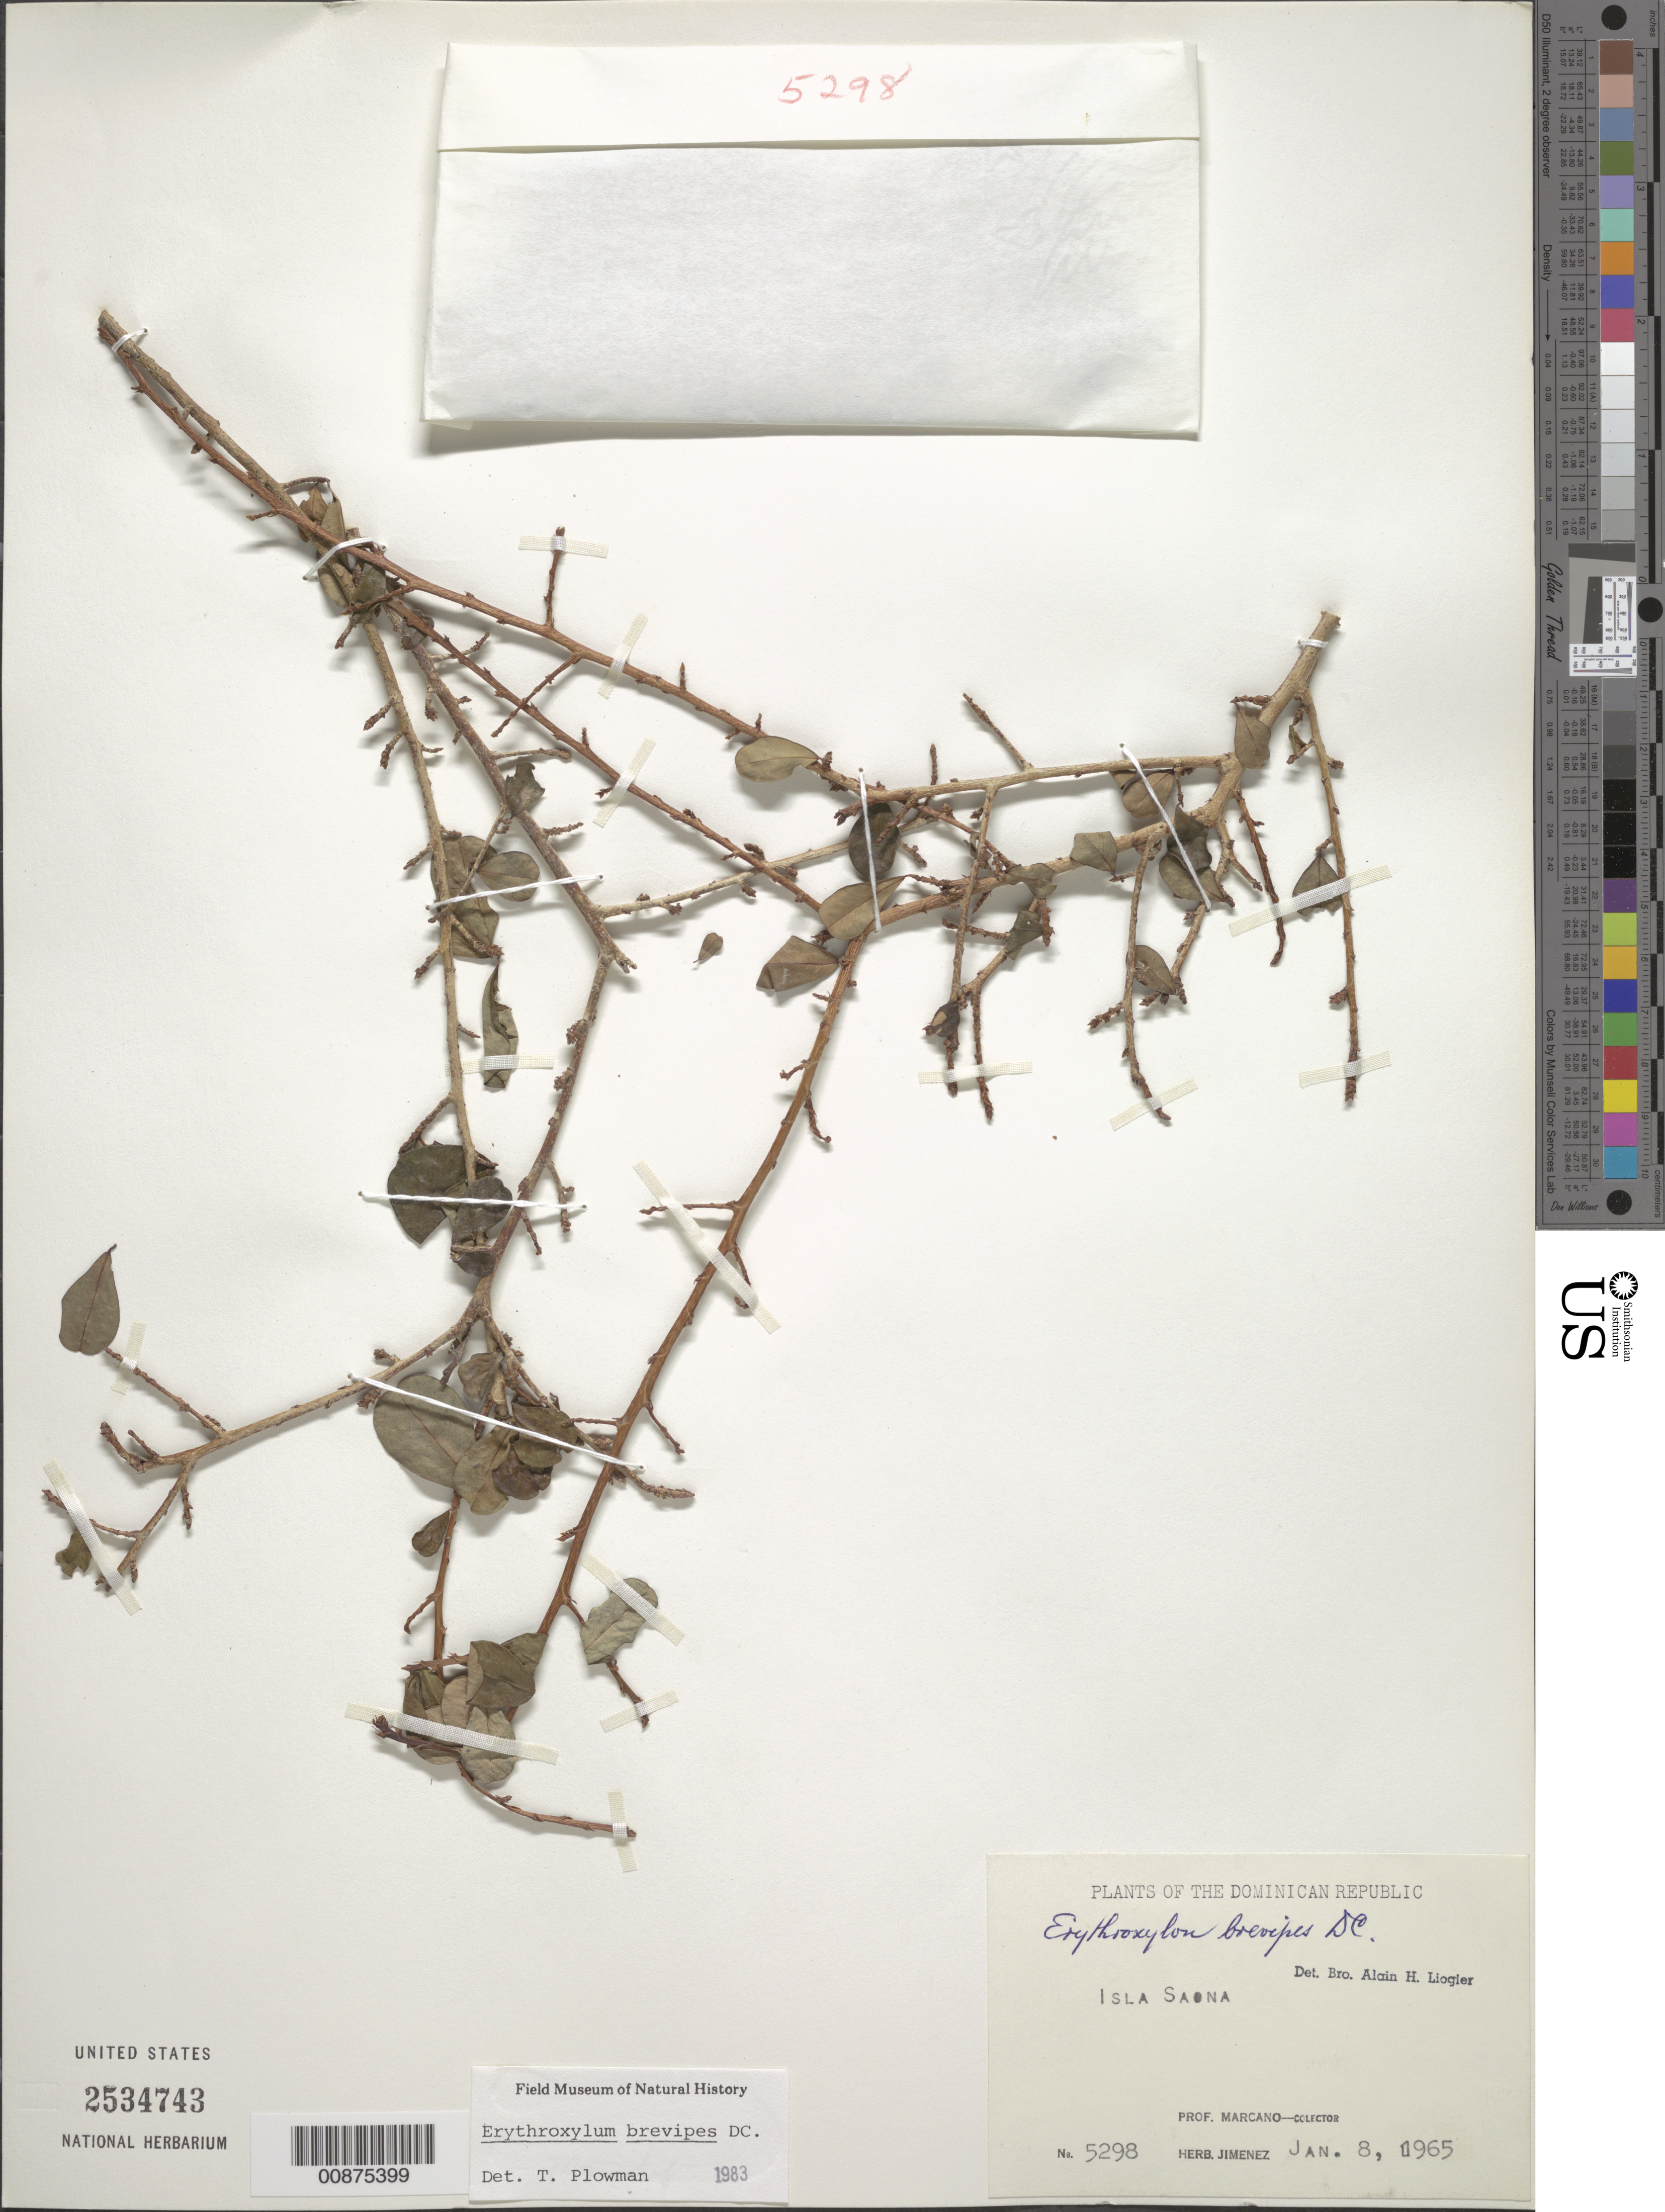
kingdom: Plantae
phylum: Tracheophyta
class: Magnoliopsida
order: Malpighiales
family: Erythroxylaceae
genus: Erythroxylum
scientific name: Erythroxylum brevipes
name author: DC.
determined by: Plowman, Timothy C.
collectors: E. J. Marcano F.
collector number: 5298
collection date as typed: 08 Jan 1965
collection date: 1965-01-08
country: Dominican Republic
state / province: La Romana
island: Isla Saona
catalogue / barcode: US 2534743